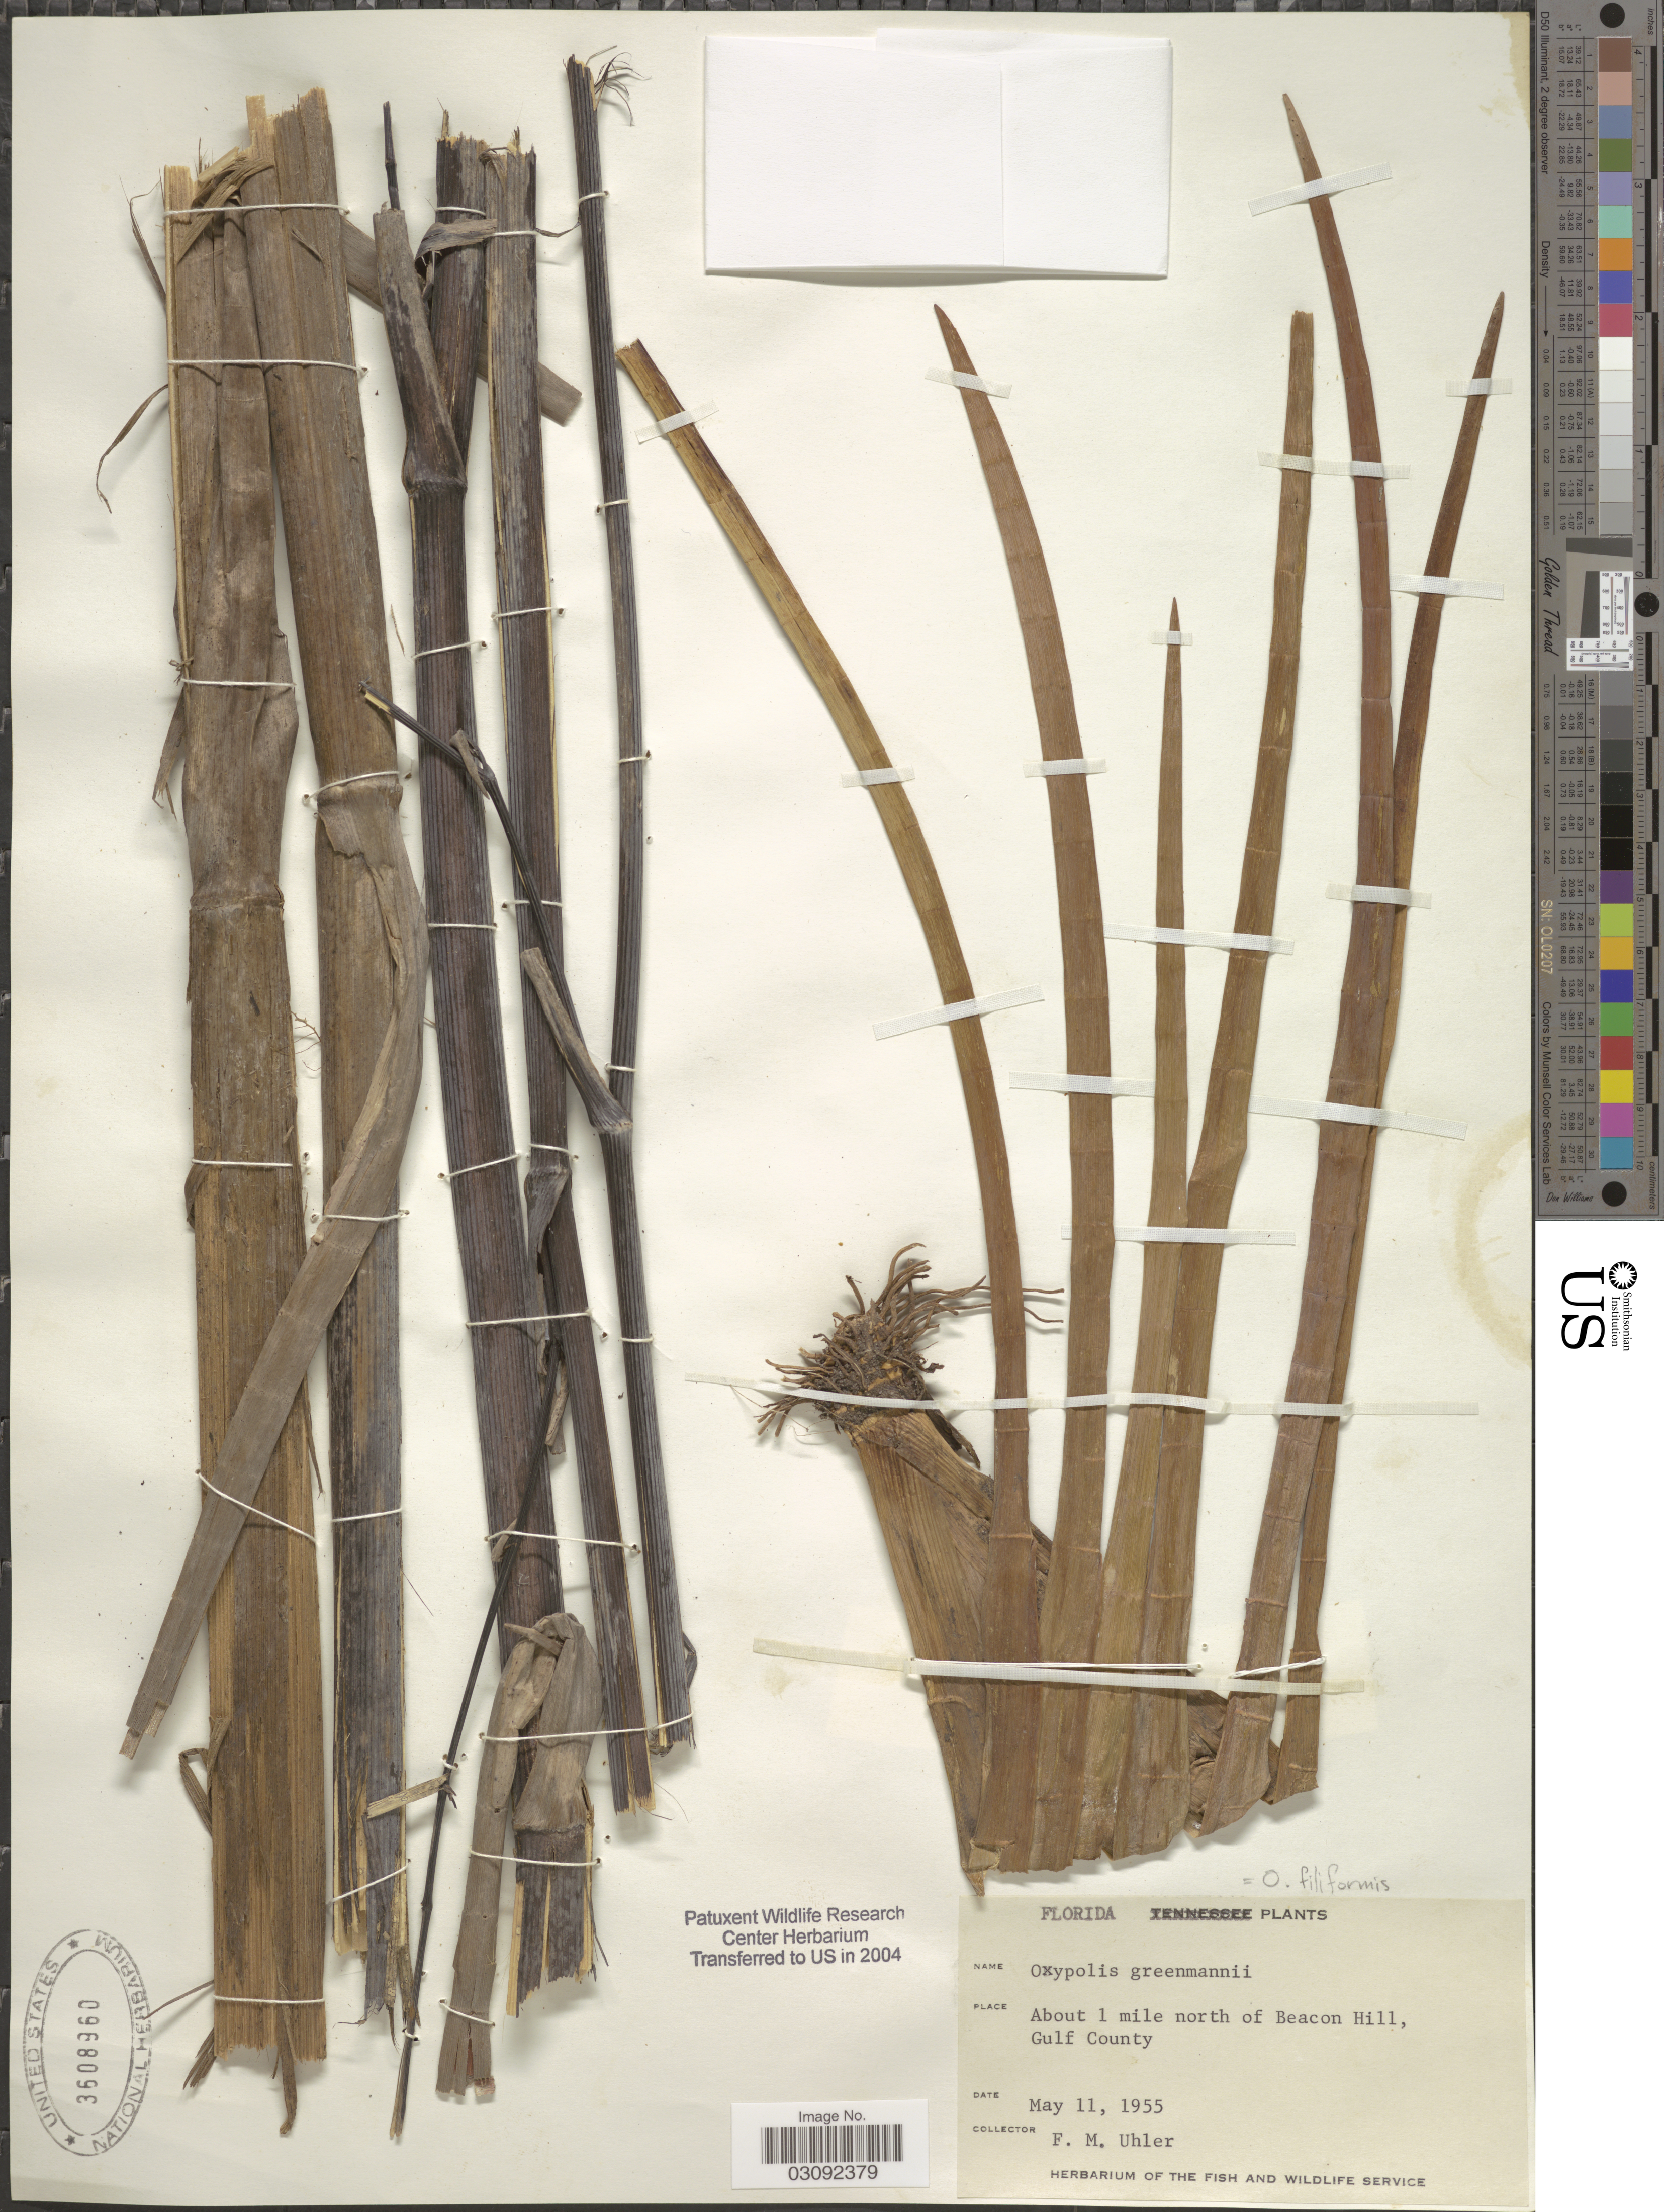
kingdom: Plantae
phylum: Tracheophyta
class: Magnoliopsida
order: Apiales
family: Apiaceae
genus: Oxypolis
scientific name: Oxypolis filiformis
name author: (Walter) Britton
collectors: F. M. Uhler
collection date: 1955-05-11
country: United States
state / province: Florida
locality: About 1 mile north of Beacon Hill, Gulf County.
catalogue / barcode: US 3608960